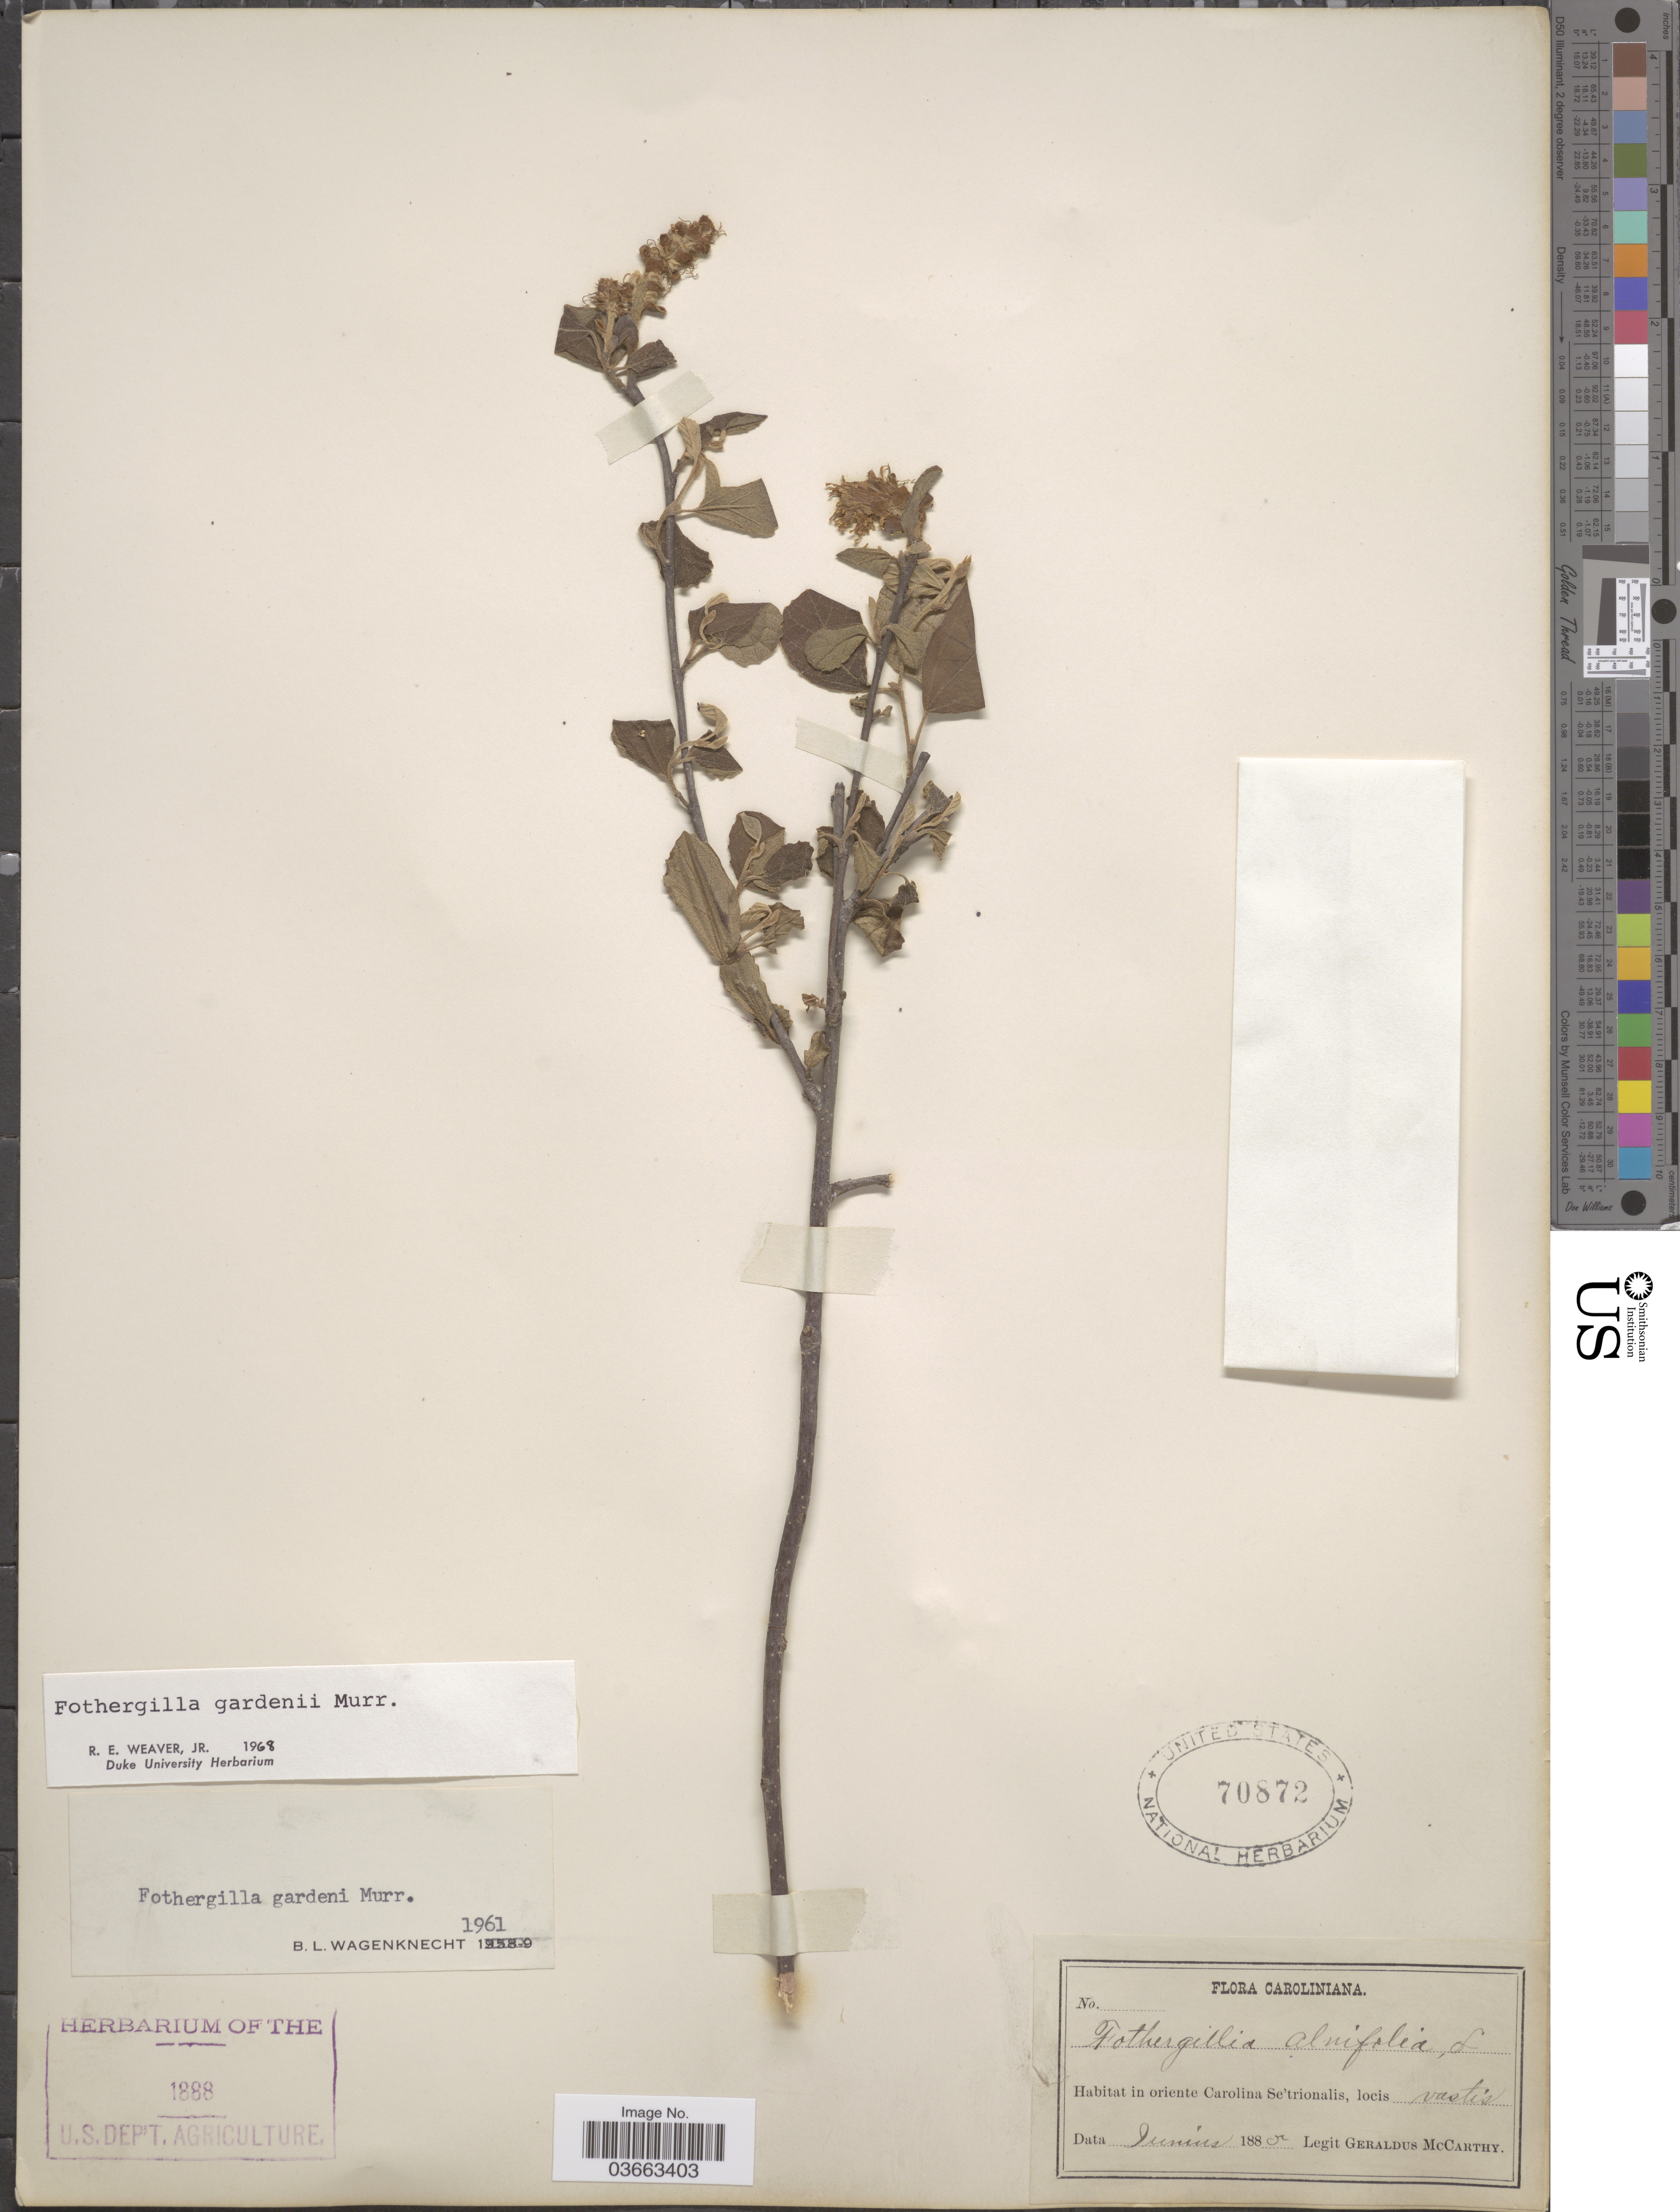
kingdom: Plantae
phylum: Tracheophyta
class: Magnoliopsida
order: Saxifragales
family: Hamamelidaceae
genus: Fothergilla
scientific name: Fothergilla gardenii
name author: L.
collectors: M. McCarthy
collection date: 1885-06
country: United States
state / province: North Carolina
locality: Caroliniana. Oriente Carolina Se'trionalis.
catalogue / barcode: US 70872